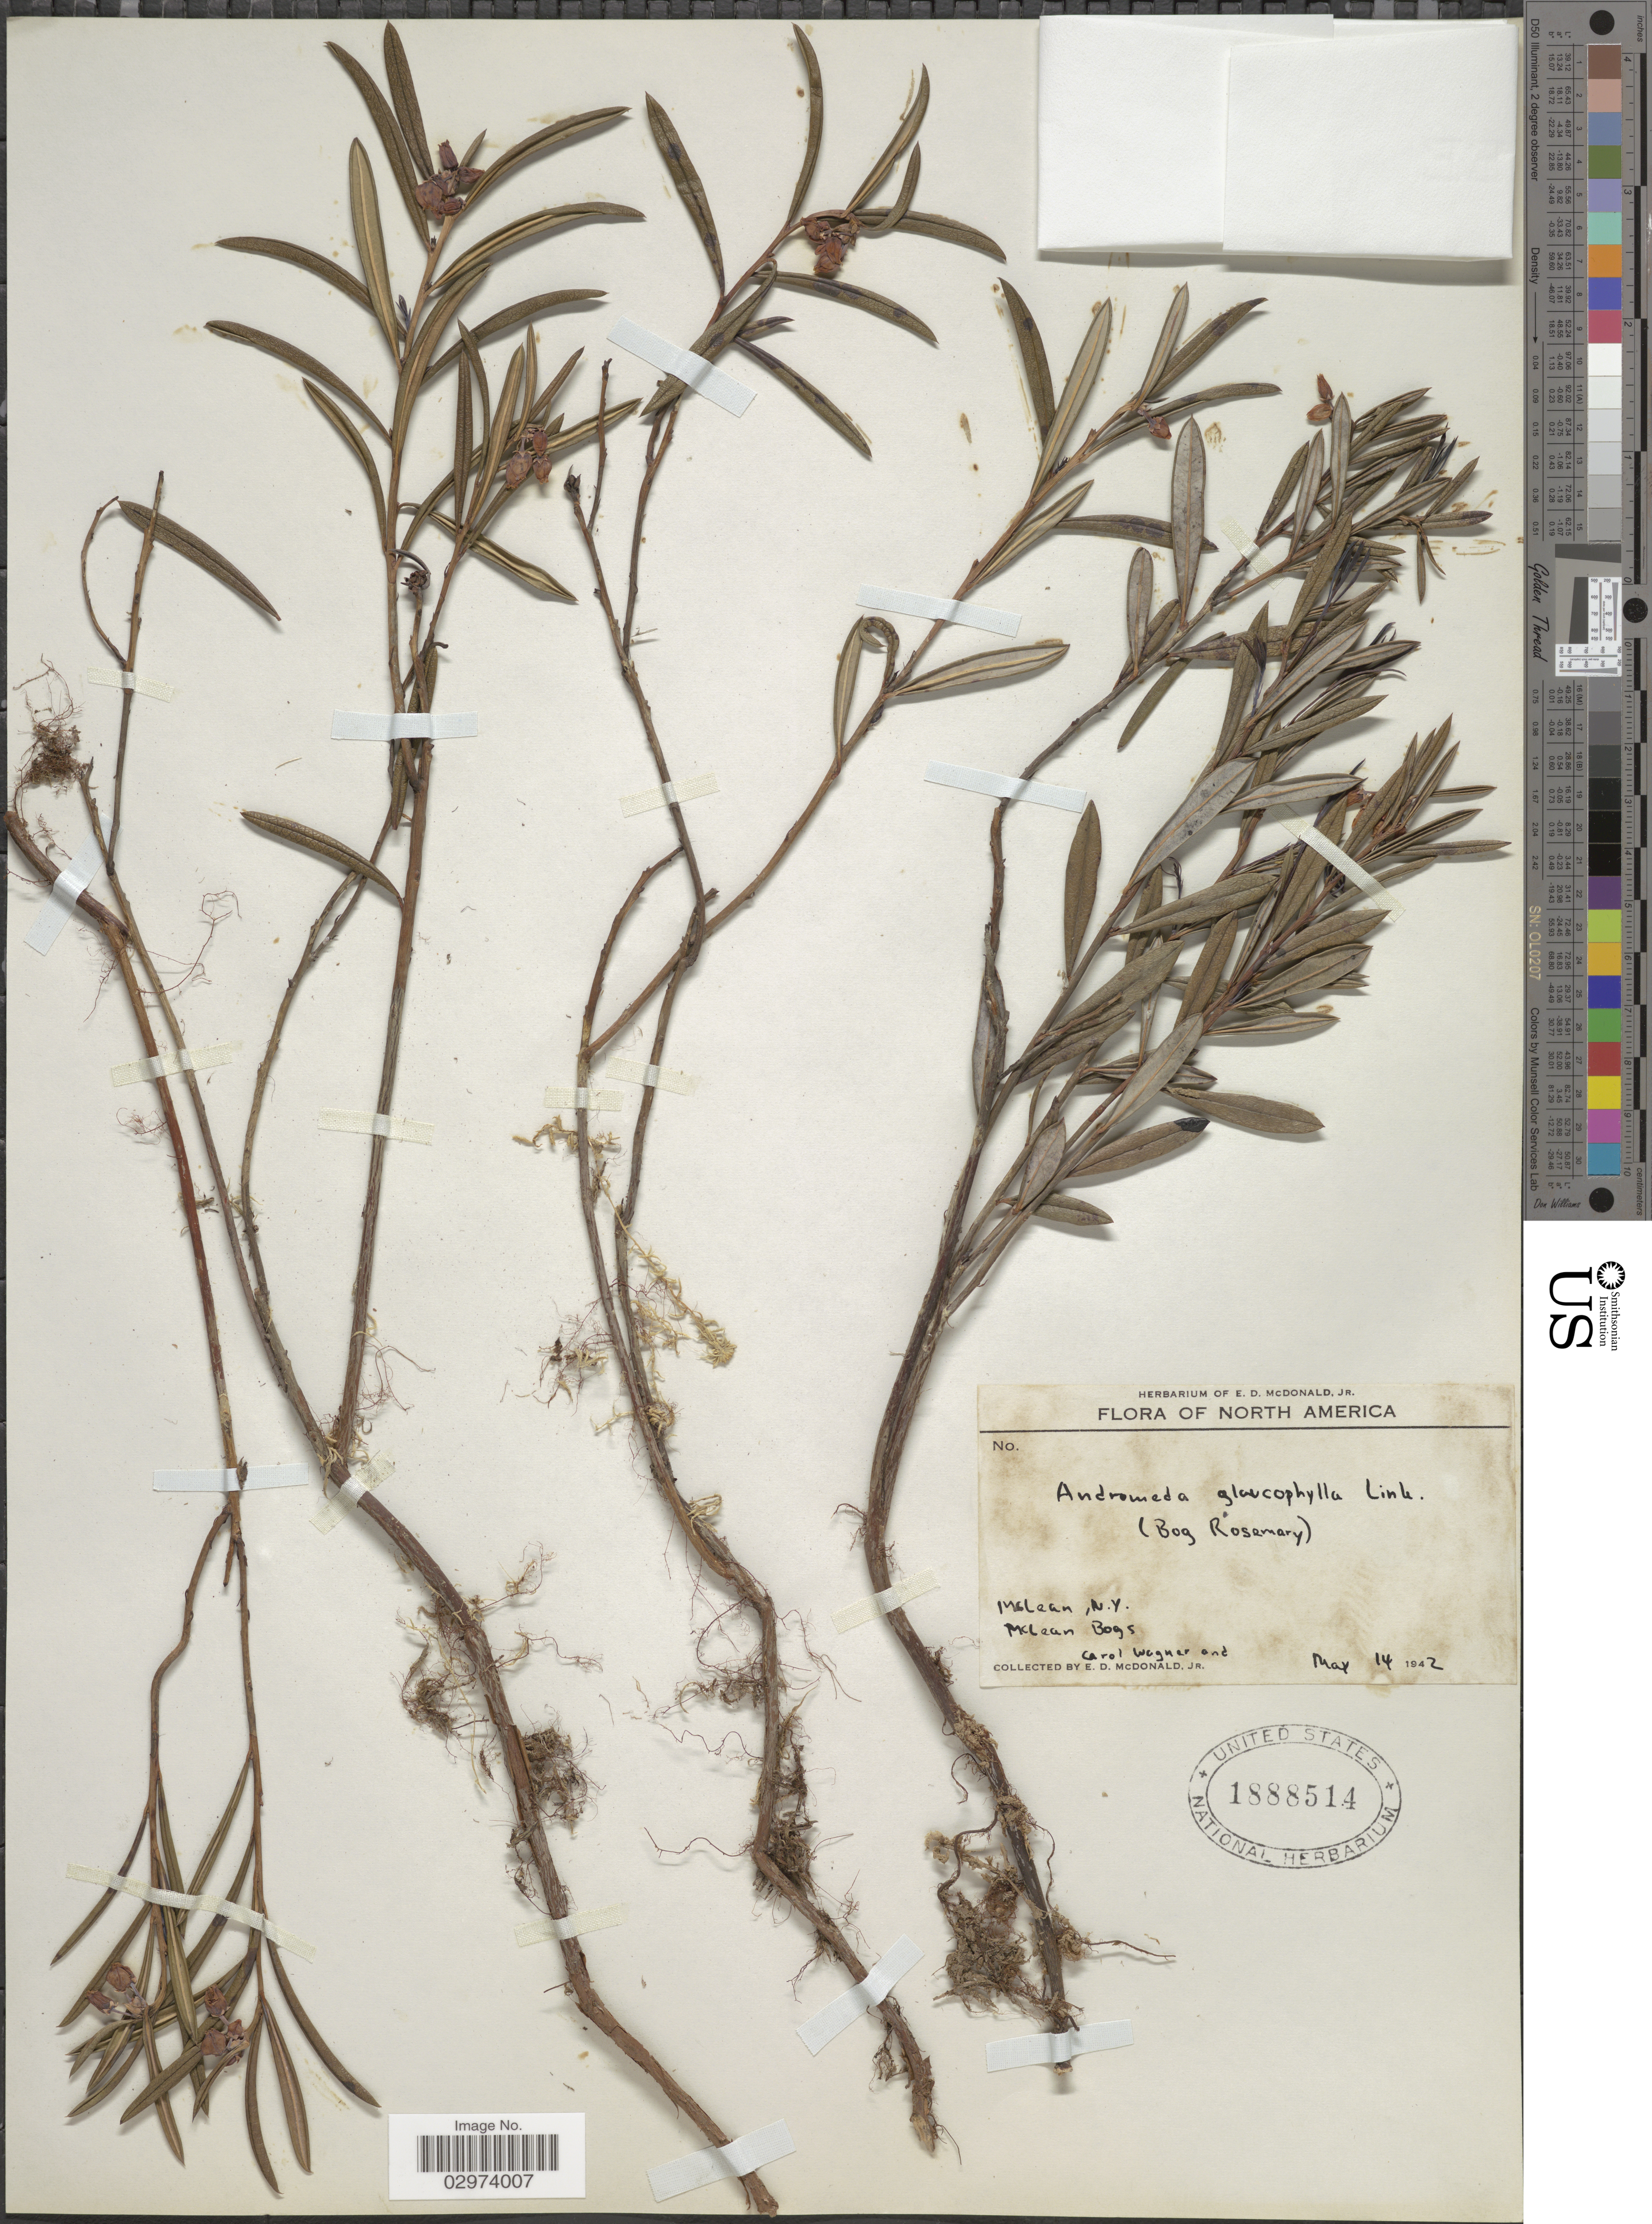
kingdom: Plantae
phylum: Tracheophyta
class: Magnoliopsida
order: Ericales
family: Ericaceae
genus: Andromeda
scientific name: Andromeda polifolia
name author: L.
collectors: C. Wagner & E. D. McDonald Jr.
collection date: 1942-05-14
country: United States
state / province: New York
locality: McLean, N.Y. McLean Bogs.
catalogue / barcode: US 1888514